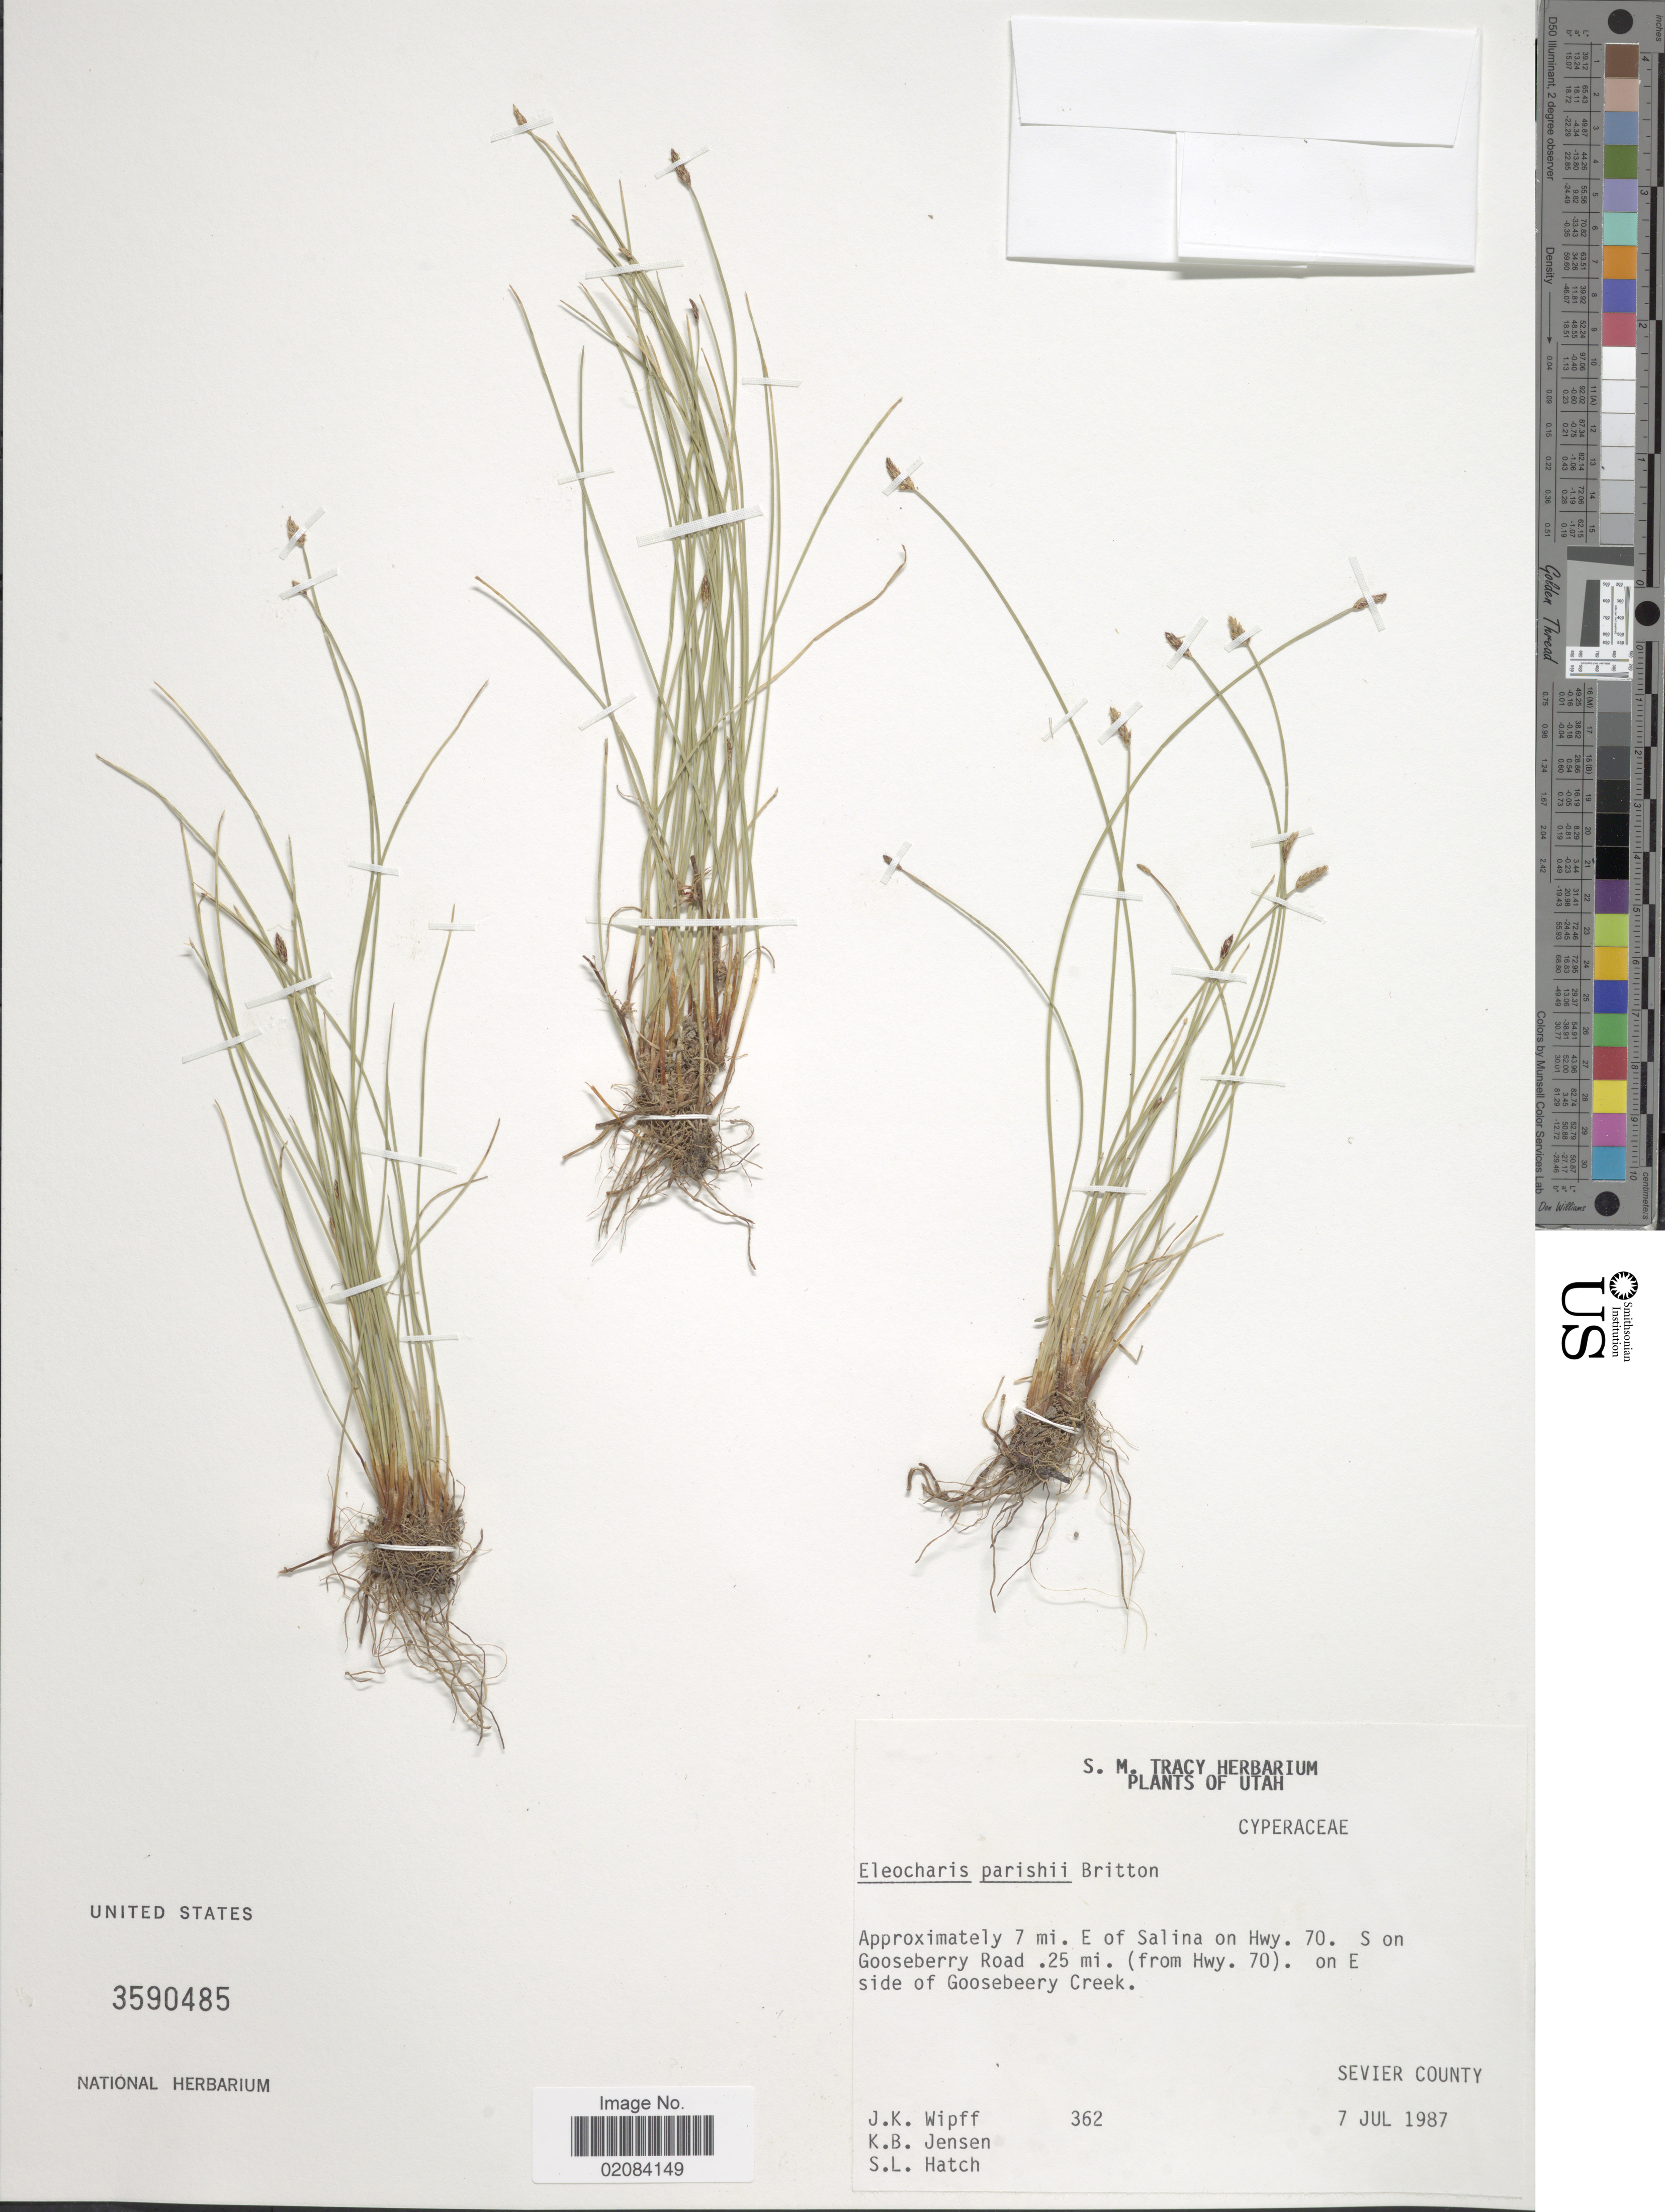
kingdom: Plantae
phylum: Tracheophyta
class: Liliopsida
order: Poales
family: Cyperaceae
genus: Eleocharis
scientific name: Eleocharis parishii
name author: Britton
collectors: J. K. Wipff, K. B. Jensen & S. Hatch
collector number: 362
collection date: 1987-07-07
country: United States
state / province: Utah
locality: Utah. Approximately 7 mi. E of Salina Hwy.70 S on Gooseberry Road. 25 mi (from Hwy. 70) on E side of Goosebeery Creek. Sevier county.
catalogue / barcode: US 3590485